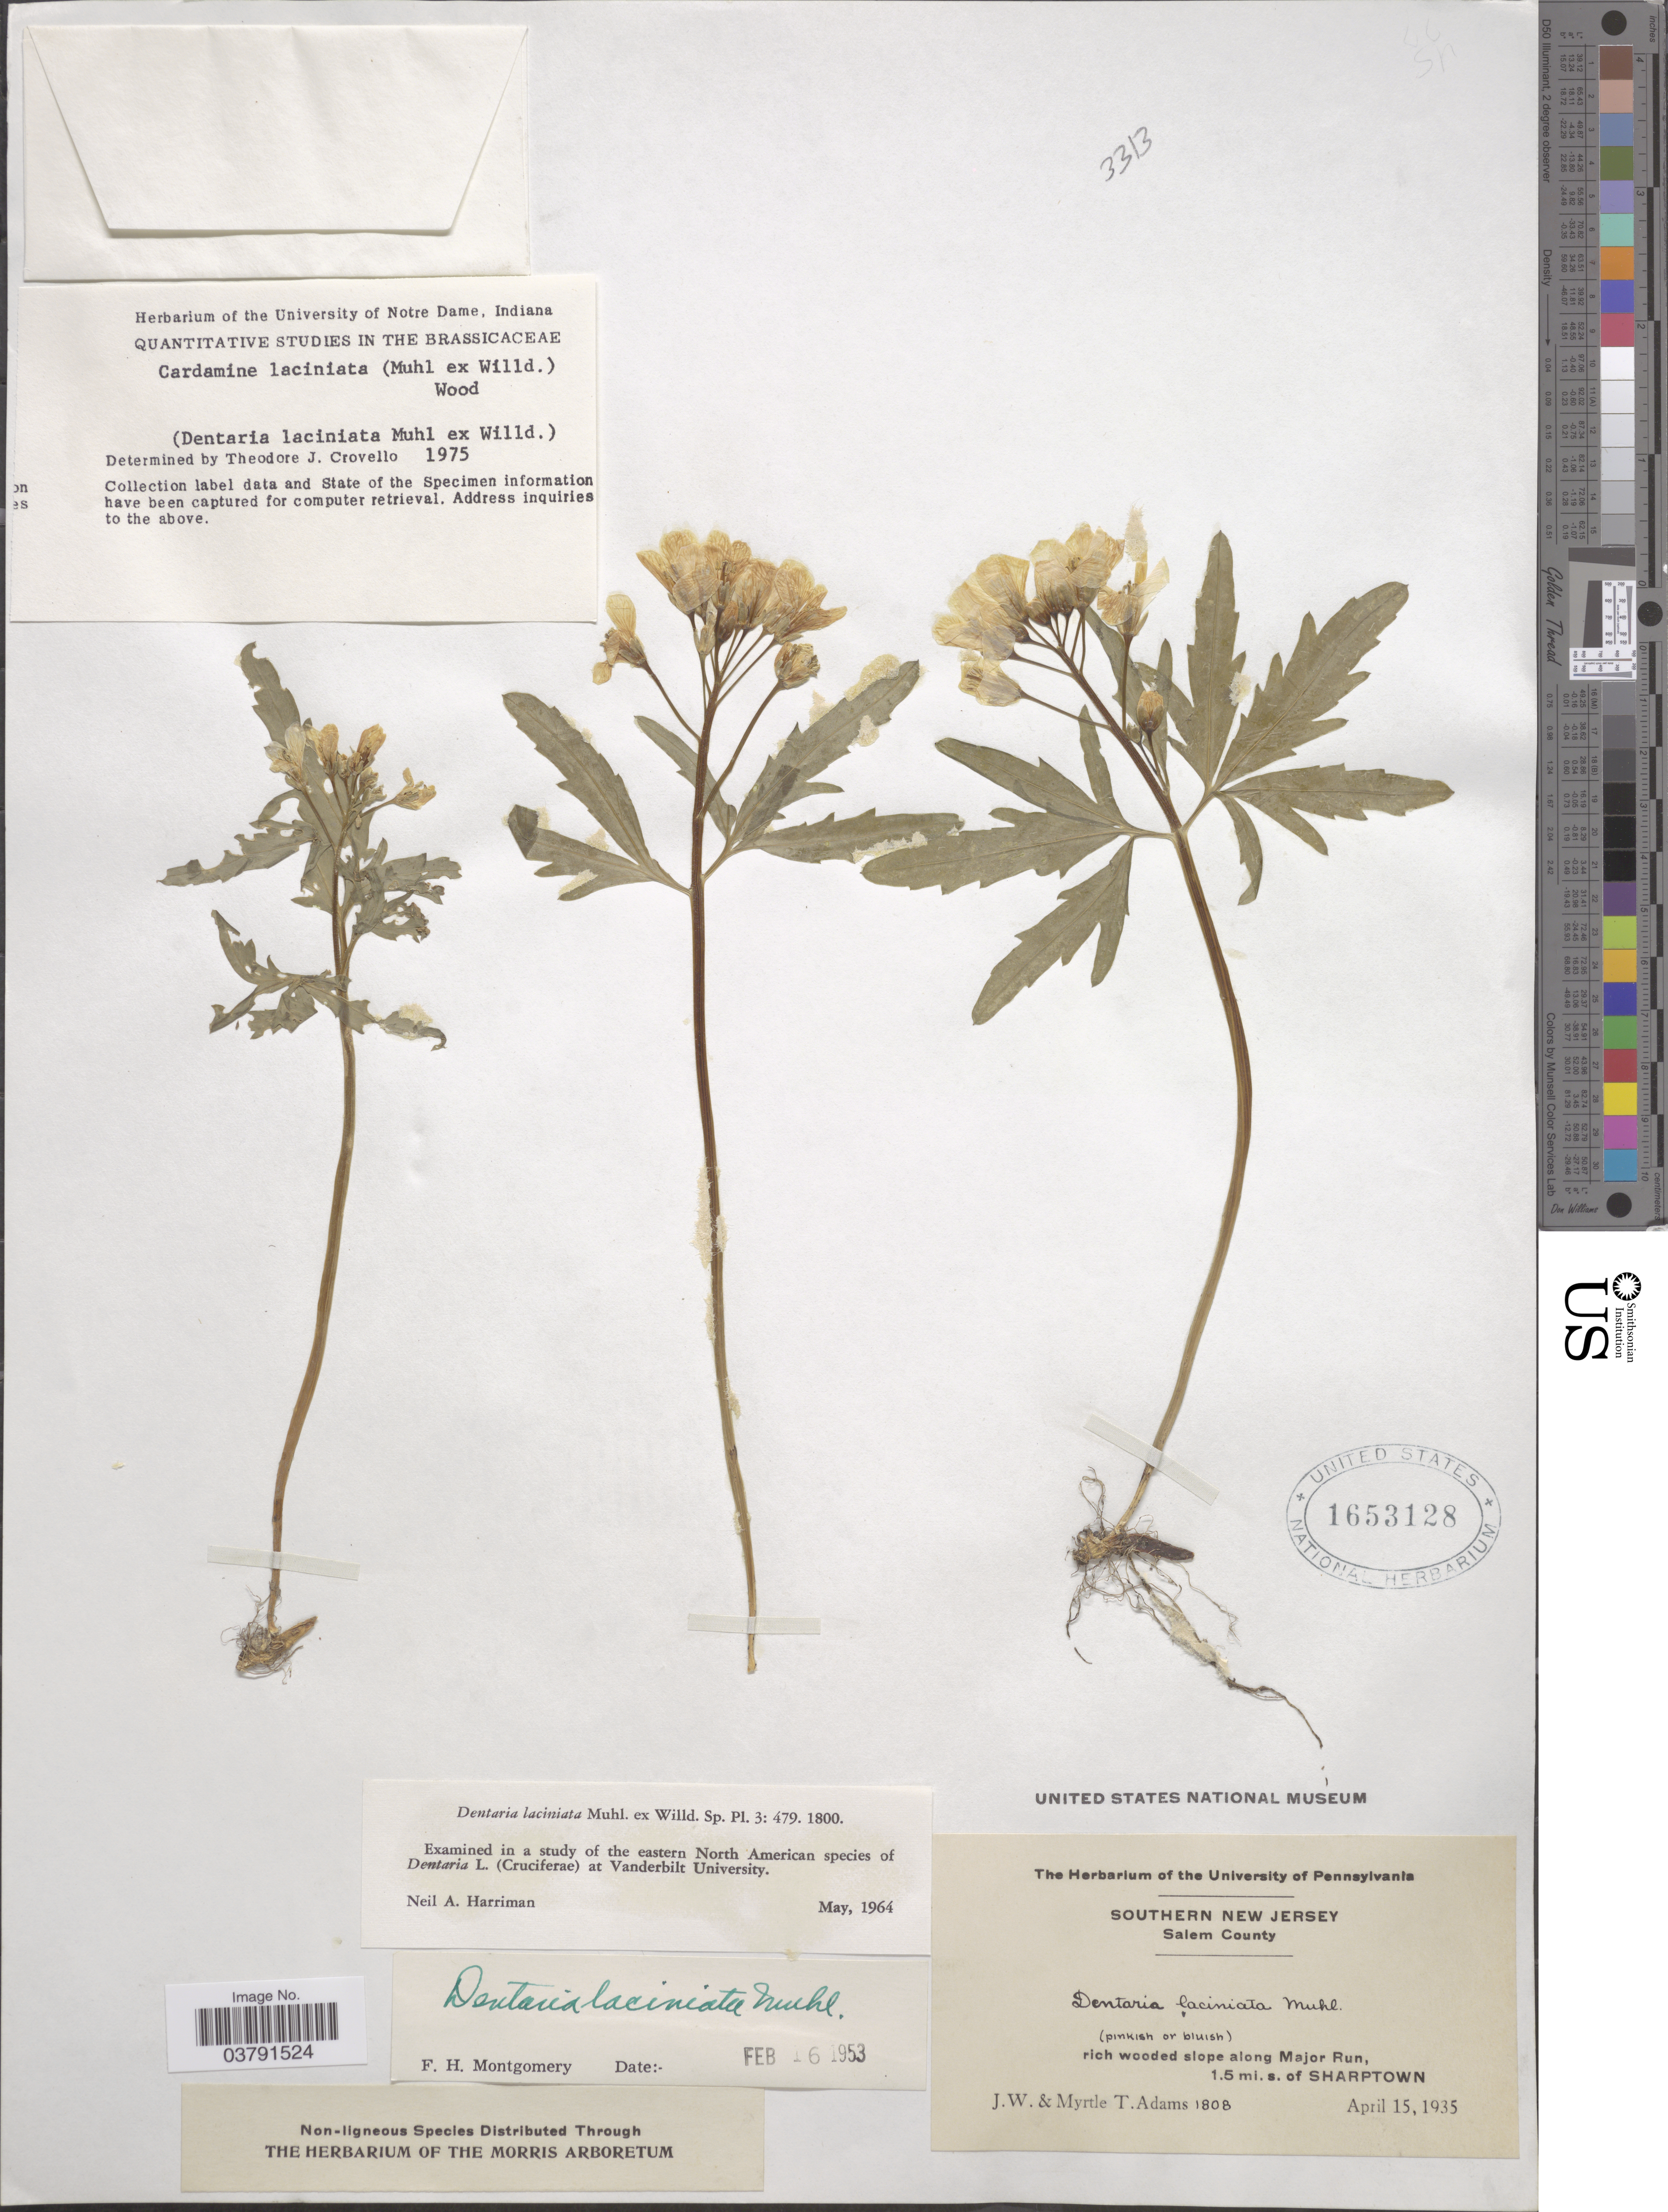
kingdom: Plantae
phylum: Tracheophyta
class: Magnoliopsida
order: Brassicales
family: Brassicaceae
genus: Dentaria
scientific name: Dentaria laciniata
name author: Muhl.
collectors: J. Adams & M. T. Adams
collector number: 1808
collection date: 1935-04-15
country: United States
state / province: New Jersey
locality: Southern New Jersey. Salem County. Rich wooded slope along Major Run, 1.5 mi. s. of Sharptown.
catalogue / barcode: US 1653128